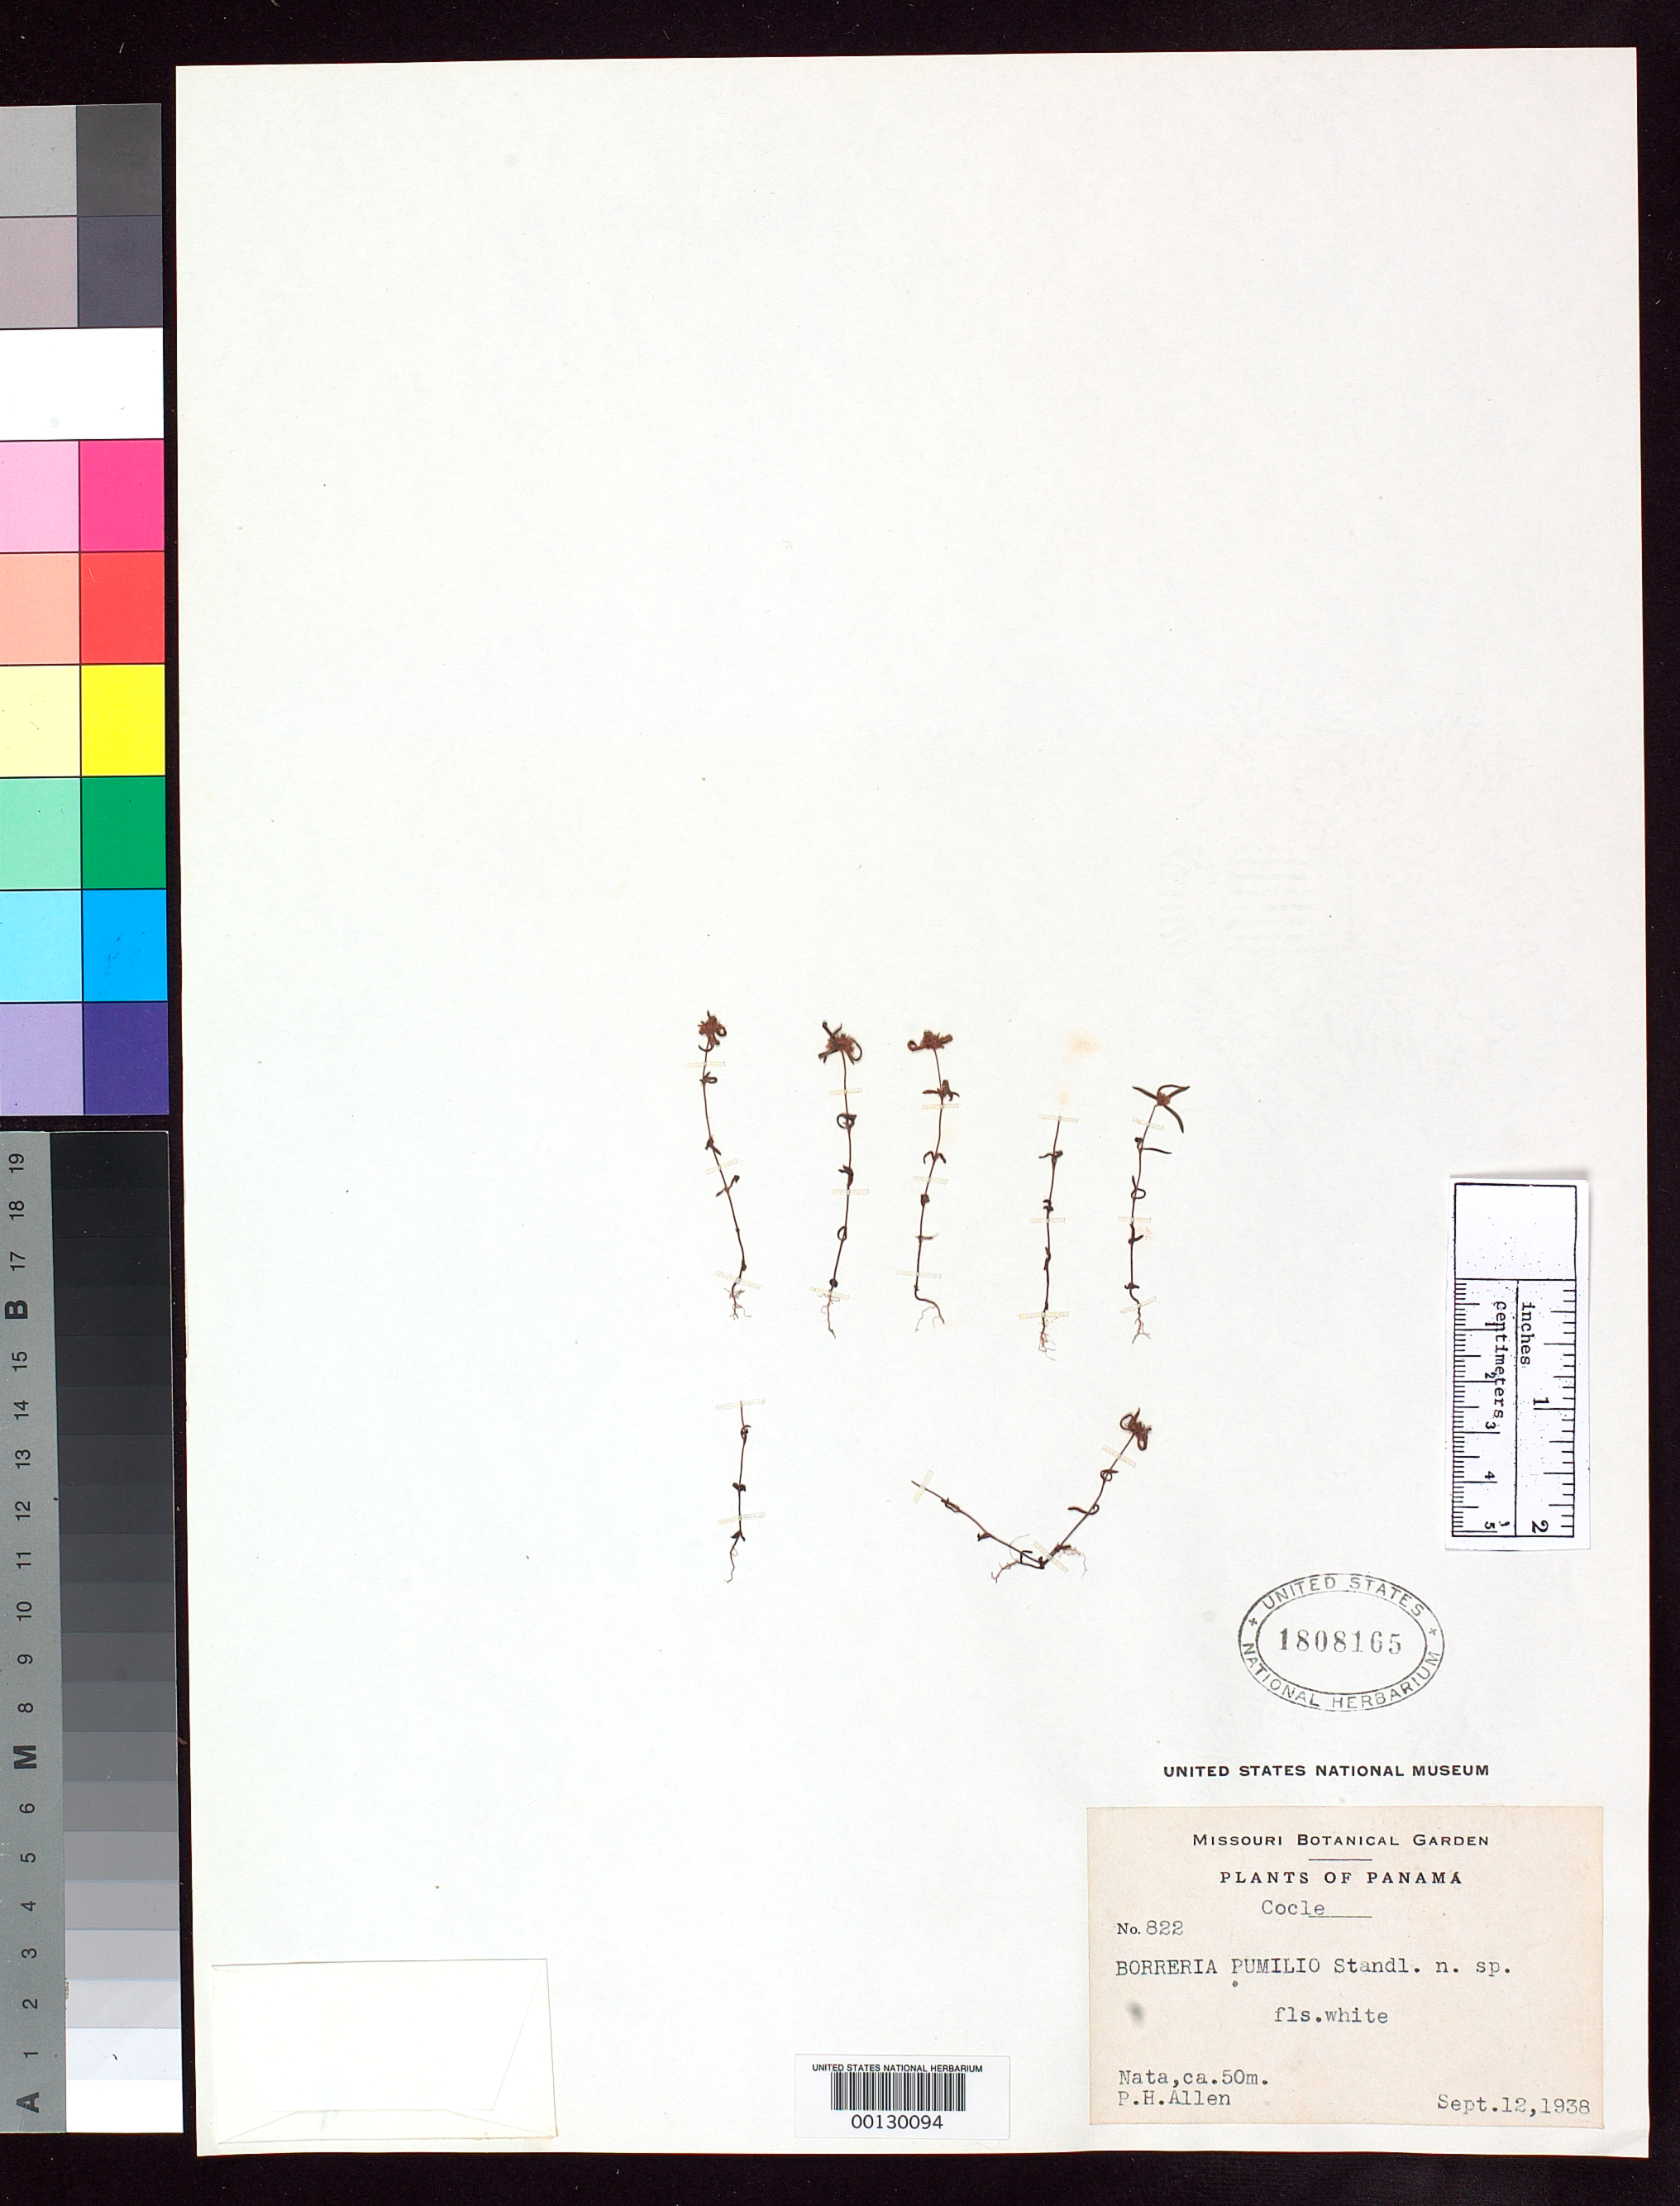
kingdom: Plantae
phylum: Tracheophyta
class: Magnoliopsida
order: Gentianales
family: Rubiaceae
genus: Borreria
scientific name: Borreria pumilio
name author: Standl. in Woodson & Schery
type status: Isotype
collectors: P. H. Allen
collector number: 822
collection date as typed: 12 Sep 1938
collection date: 1938-09-12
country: Panama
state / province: Coclé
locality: Nata.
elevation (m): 50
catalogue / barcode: US 1808165